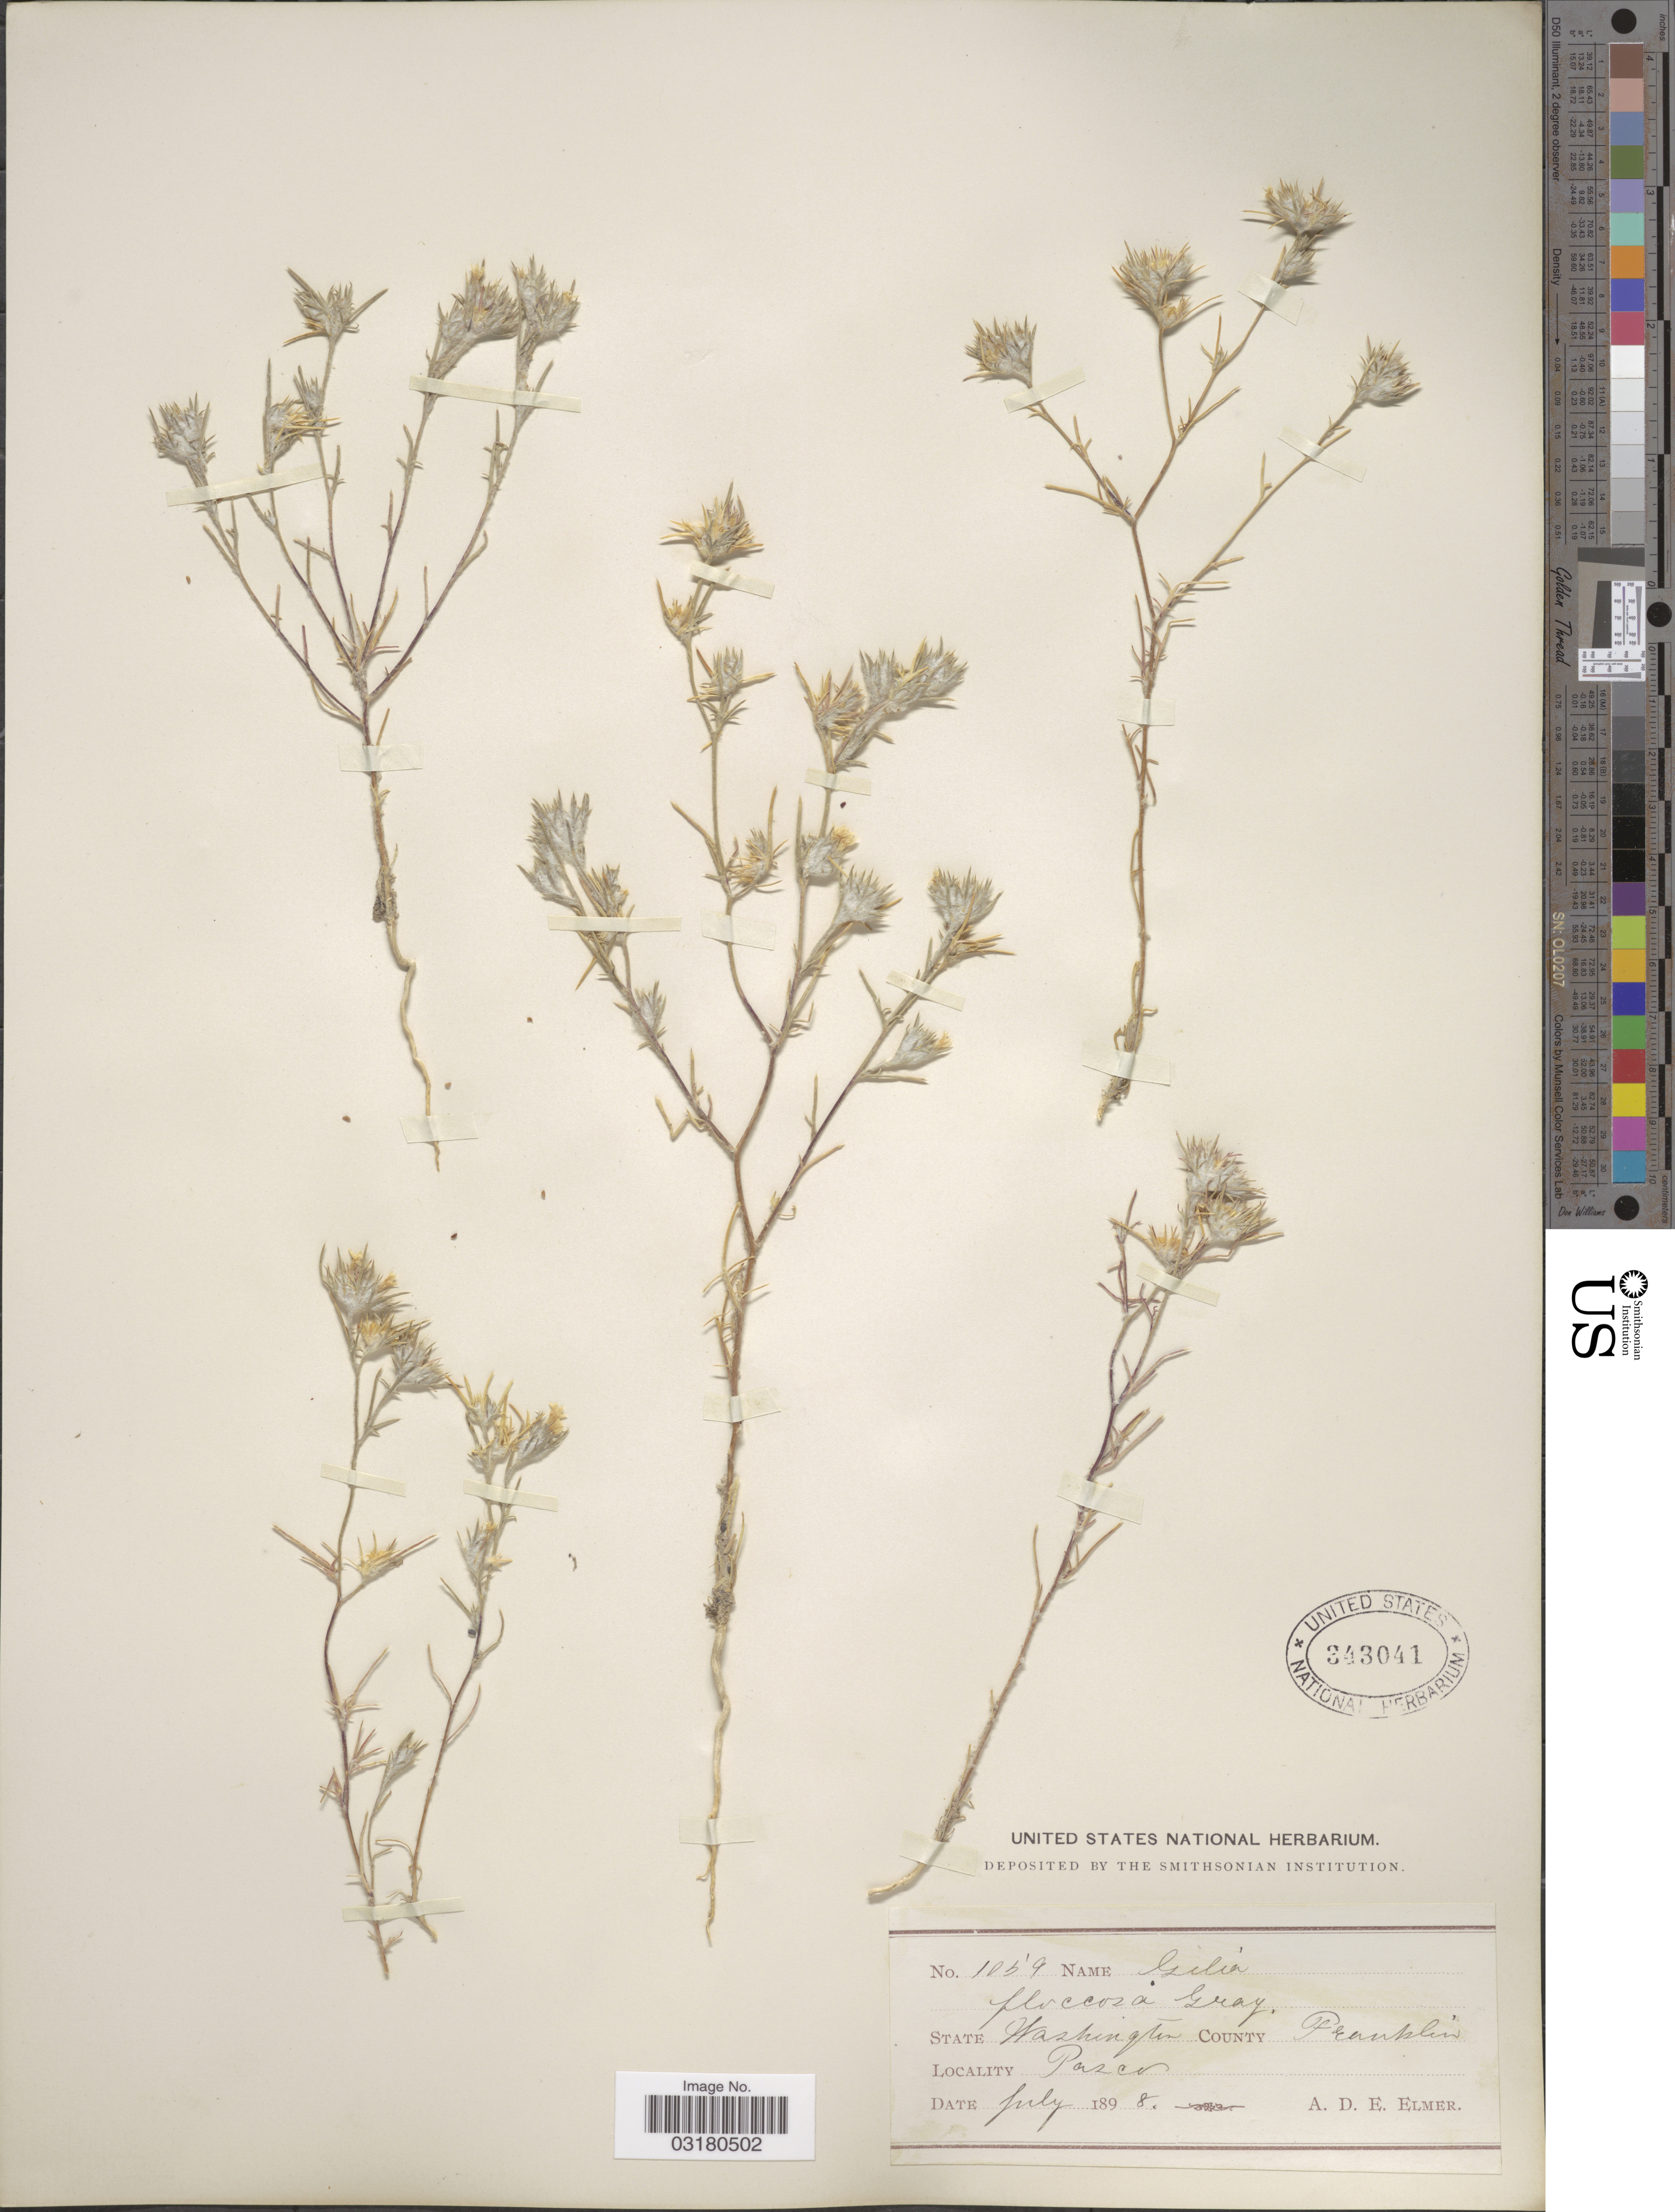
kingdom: Plantae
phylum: Tracheophyta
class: Magnoliopsida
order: Ericales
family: Polemoniaceae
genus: Eriastrum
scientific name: Eriastrum wilcoxii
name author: (A. Nelson) H. Mason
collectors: A. D. E. Elmer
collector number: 1059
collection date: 1898-07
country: United States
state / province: Washington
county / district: Franklin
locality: County Franklin. Pasco.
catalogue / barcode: US 343041